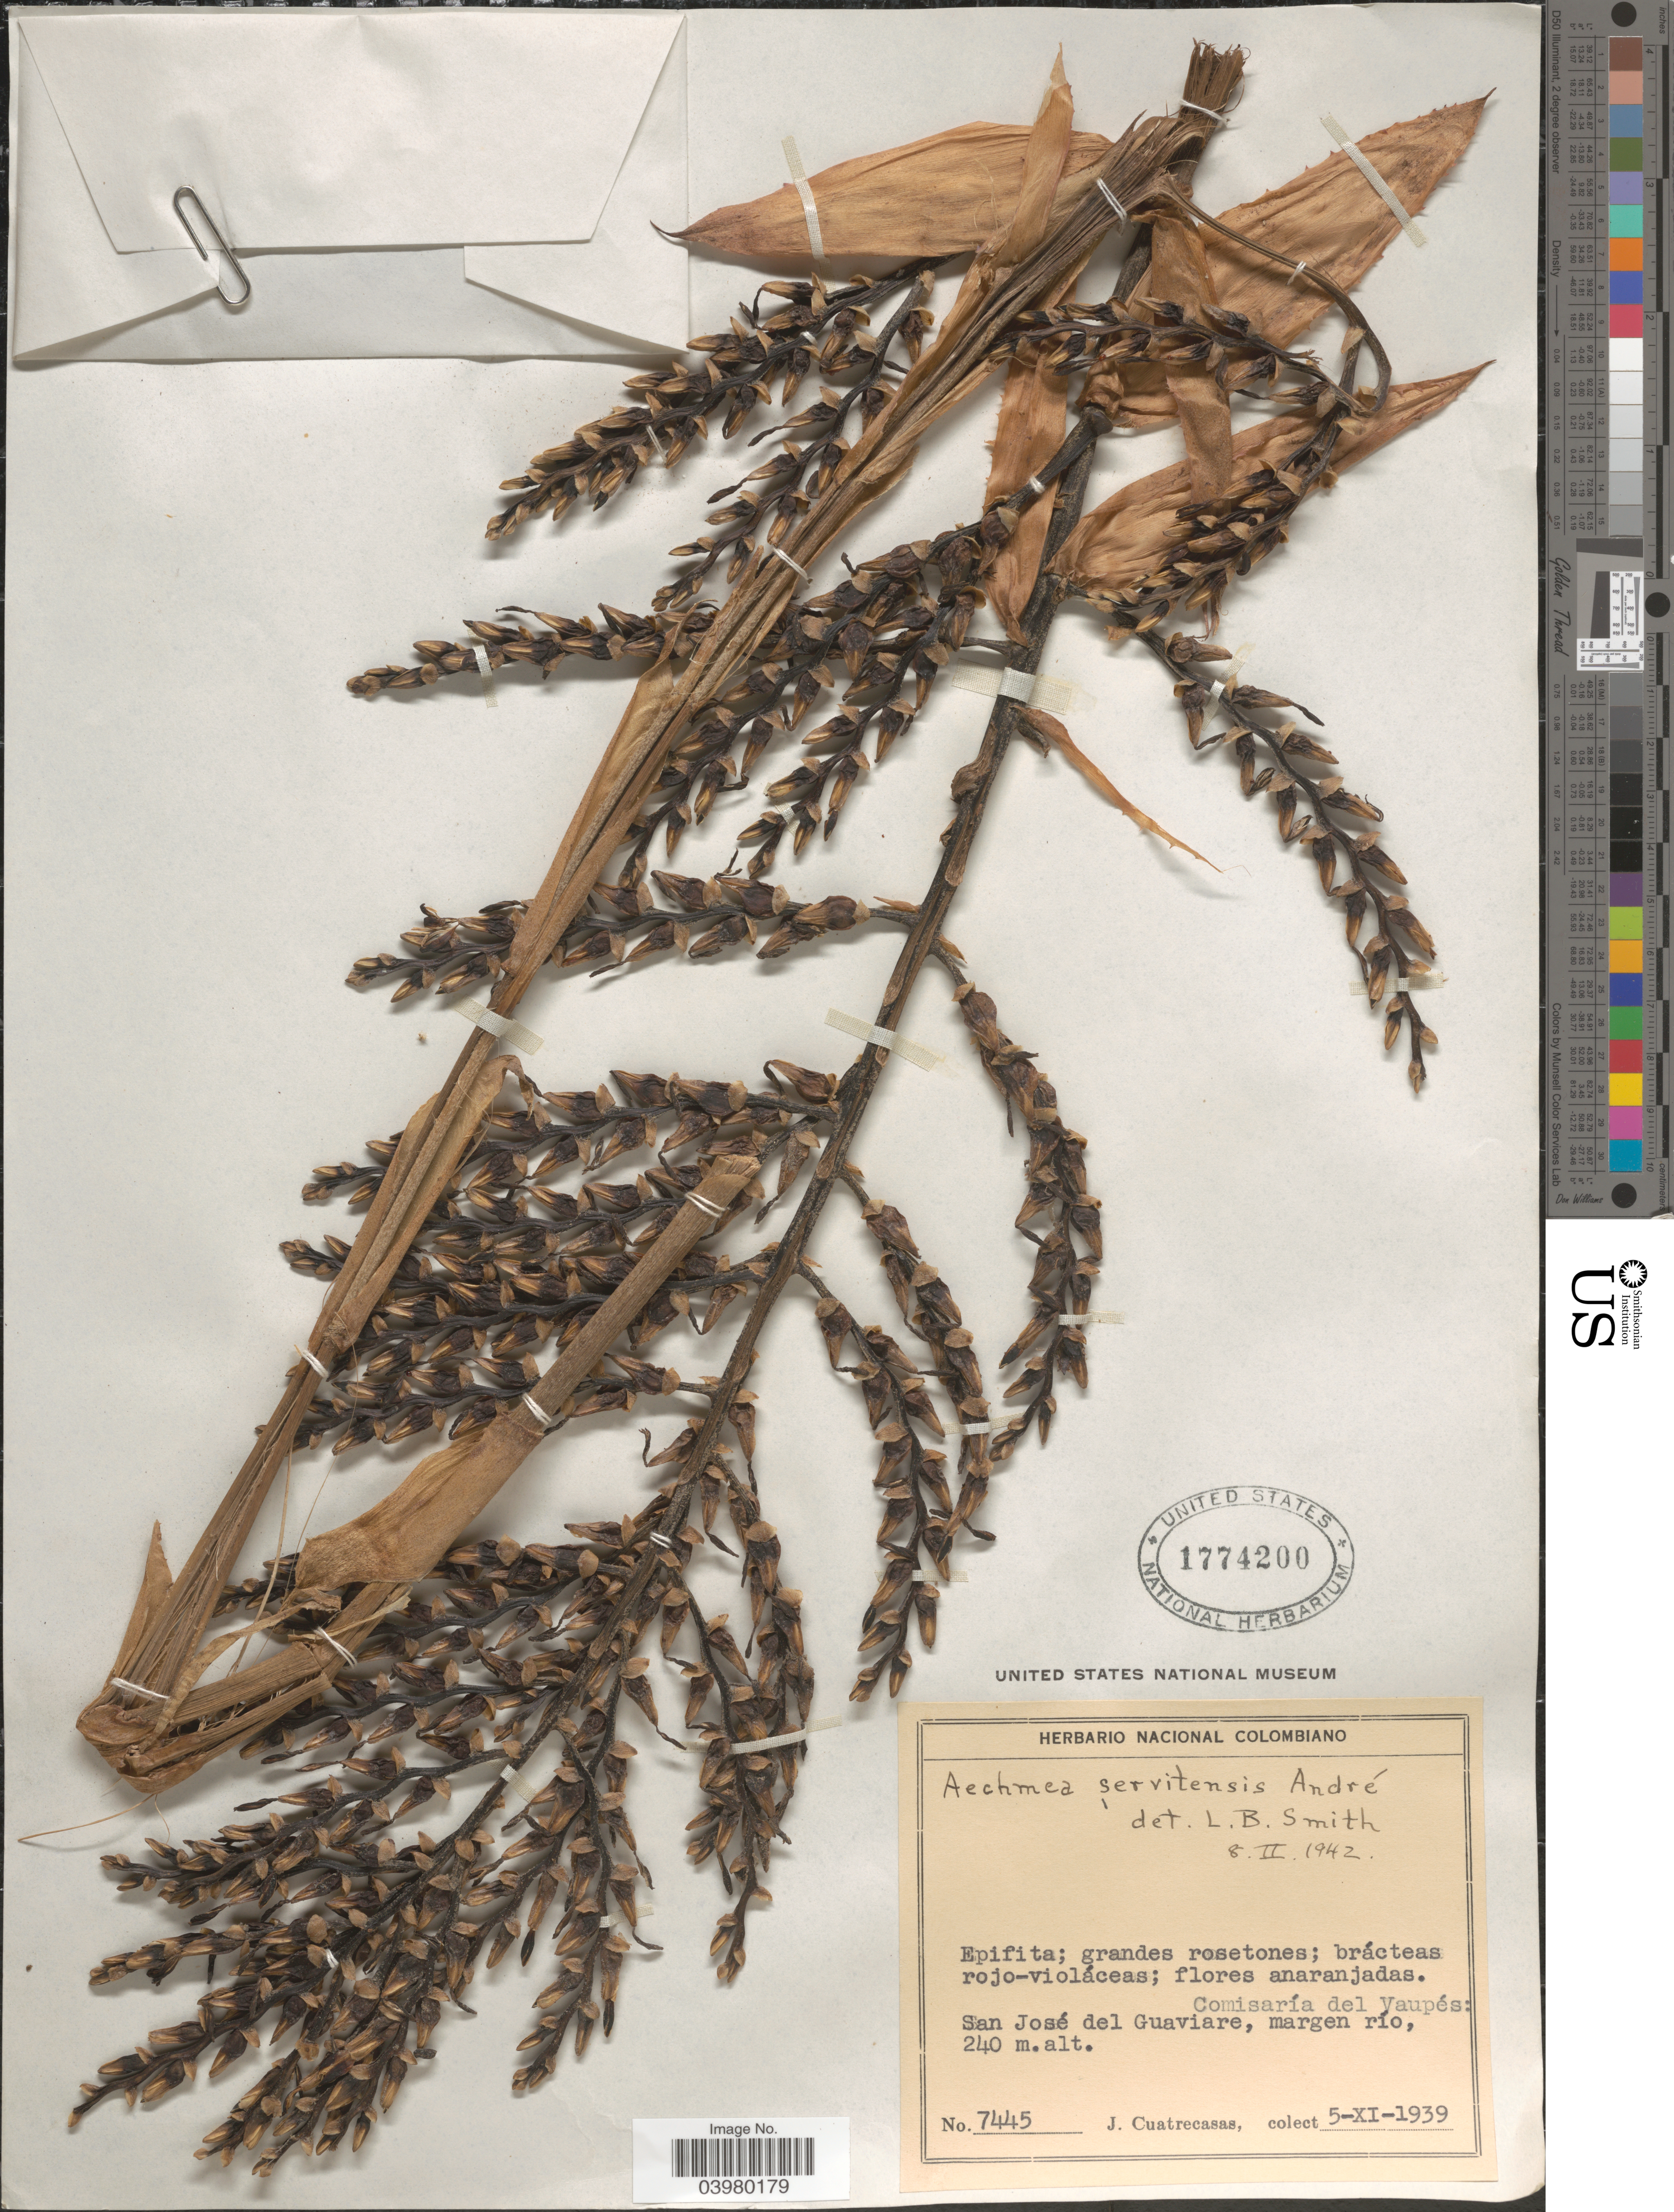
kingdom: Plantae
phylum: Tracheophyta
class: Liliopsida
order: Poales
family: Bromeliaceae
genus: Aechmea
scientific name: Aechmea servitensis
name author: André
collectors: J. Cuatrecasas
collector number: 7445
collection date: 1939-11-05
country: Colombia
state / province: Vaupés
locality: Comisaría del Vaupés: San José del Guaviare, margen río.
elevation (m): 240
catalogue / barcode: US 1774200